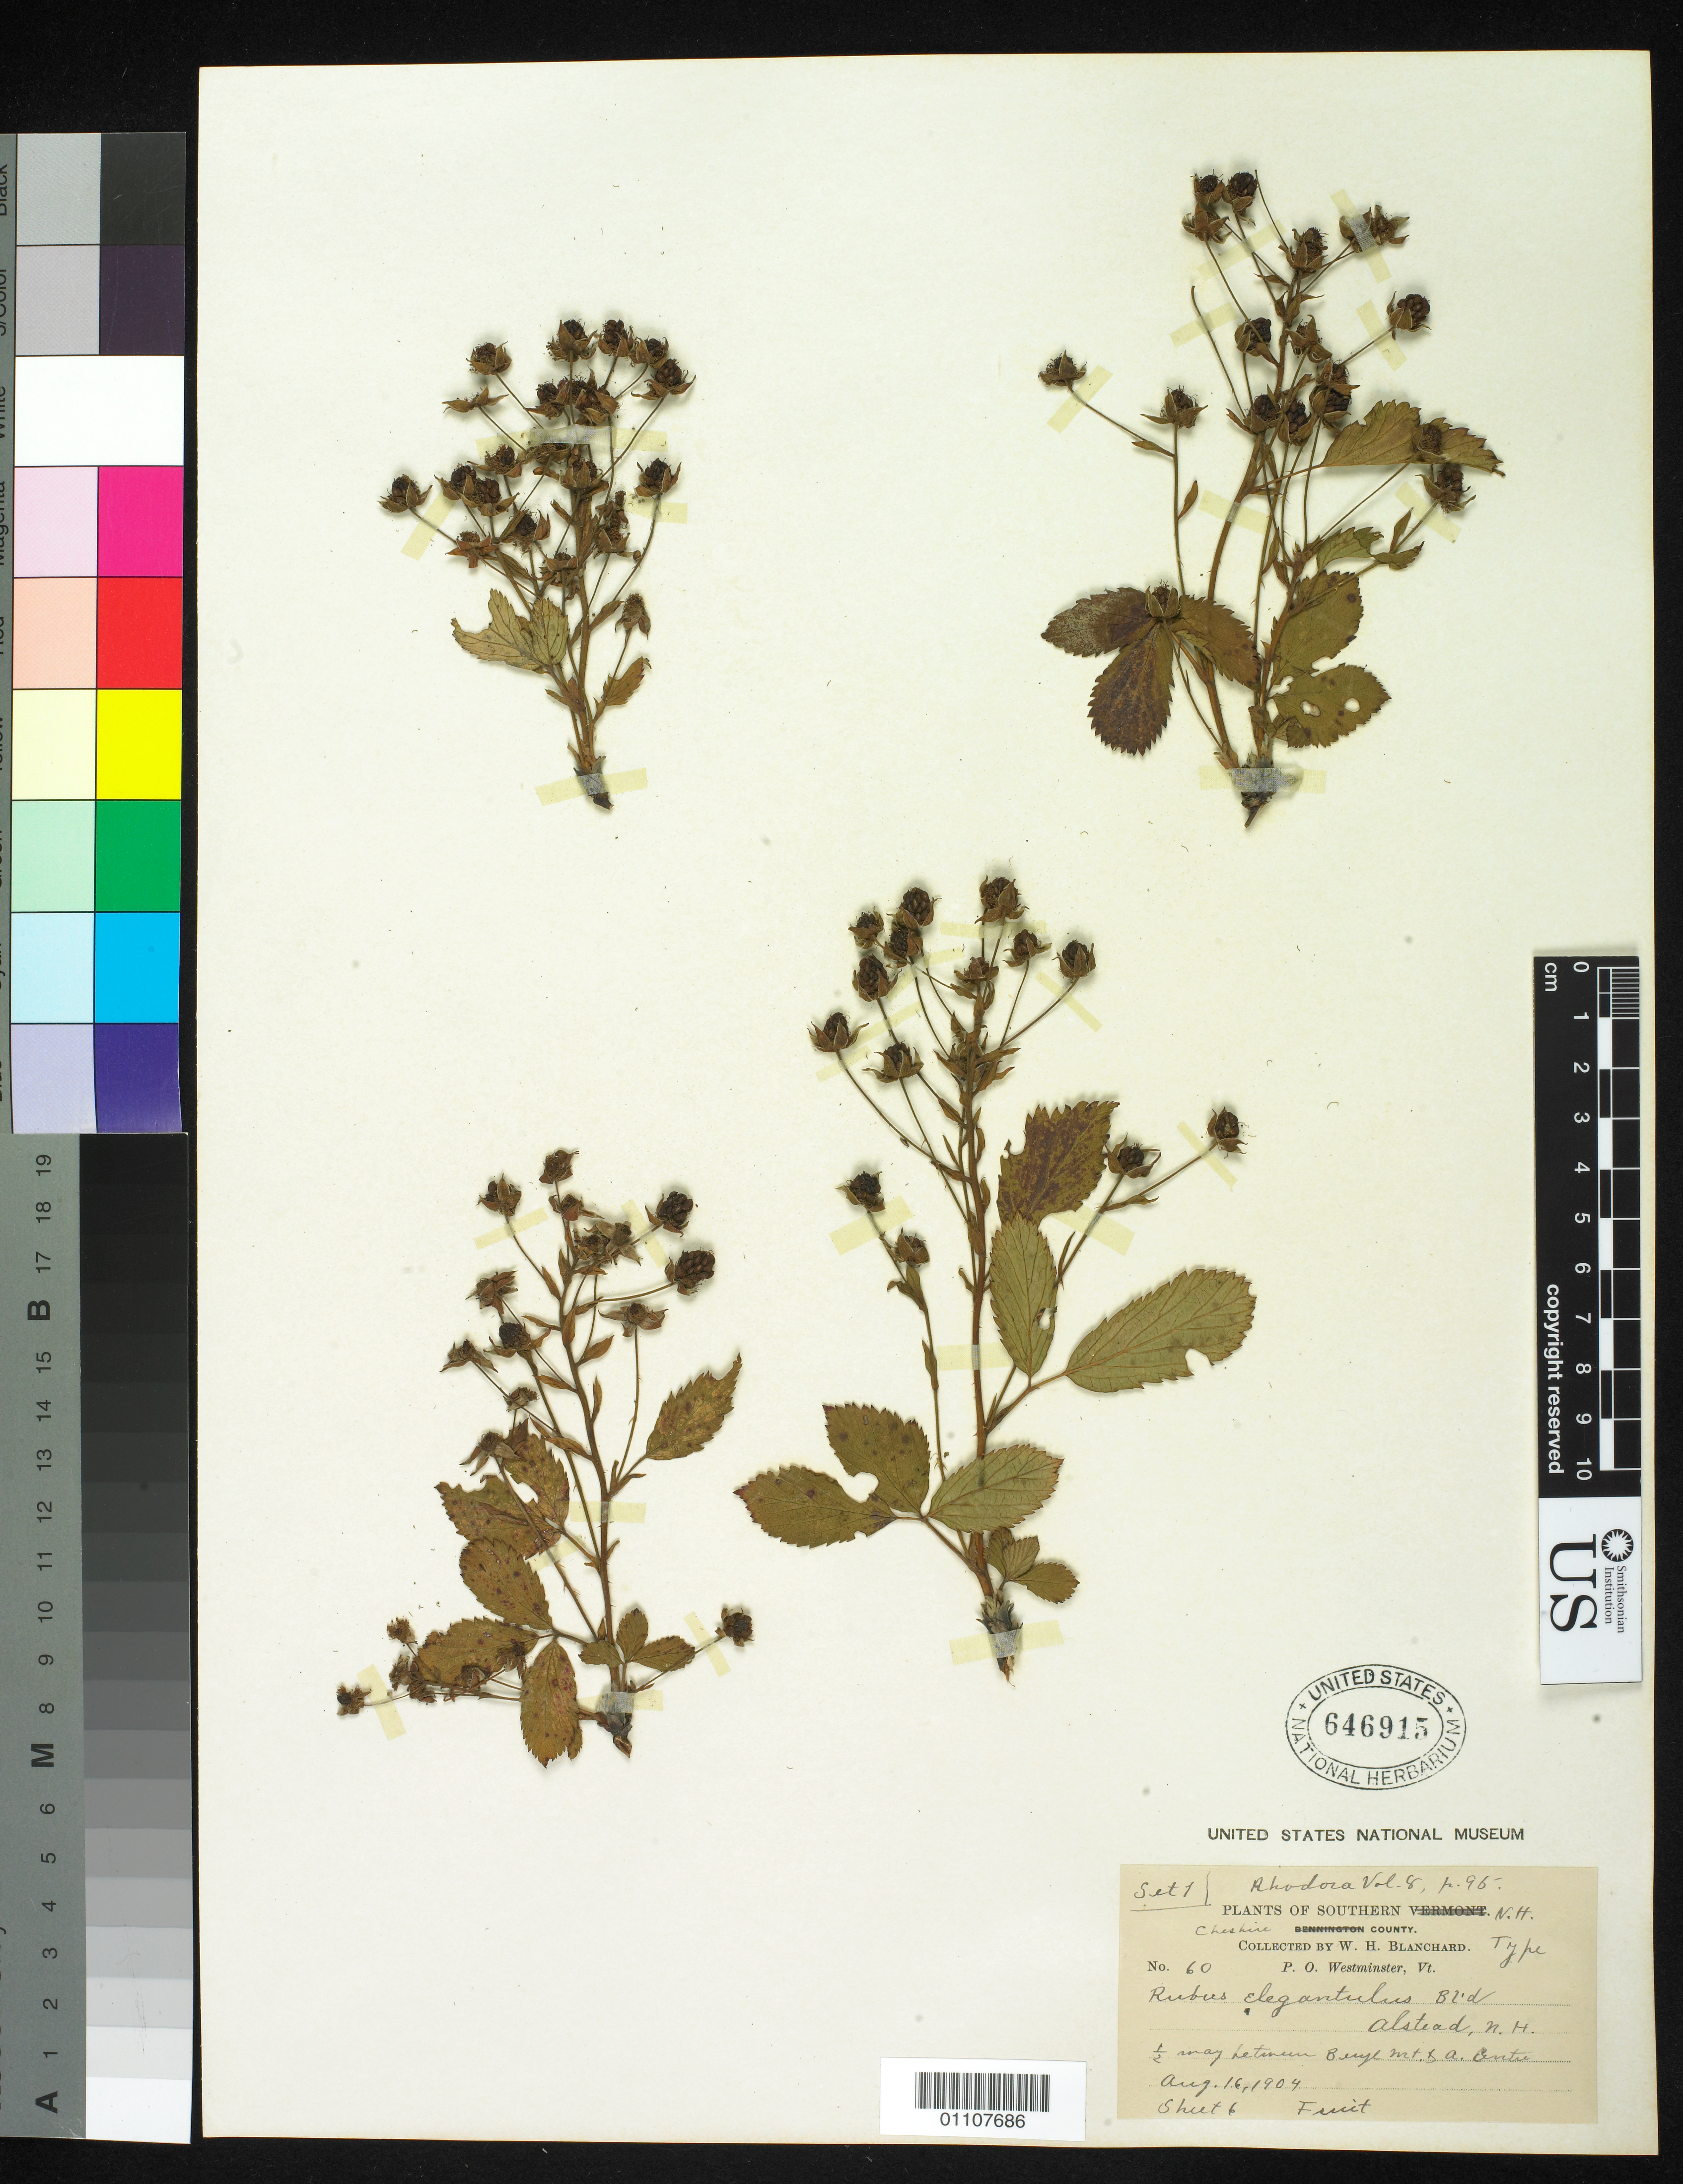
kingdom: Plantae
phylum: Tracheophyta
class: Magnoliopsida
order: Rosales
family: Rosaceae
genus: Rubus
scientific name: Rubus elegantulus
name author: Blanch.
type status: Syntype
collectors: W. H. Blanchard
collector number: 60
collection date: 1904-08-16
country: United States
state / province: New Hampshire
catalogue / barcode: US 646915